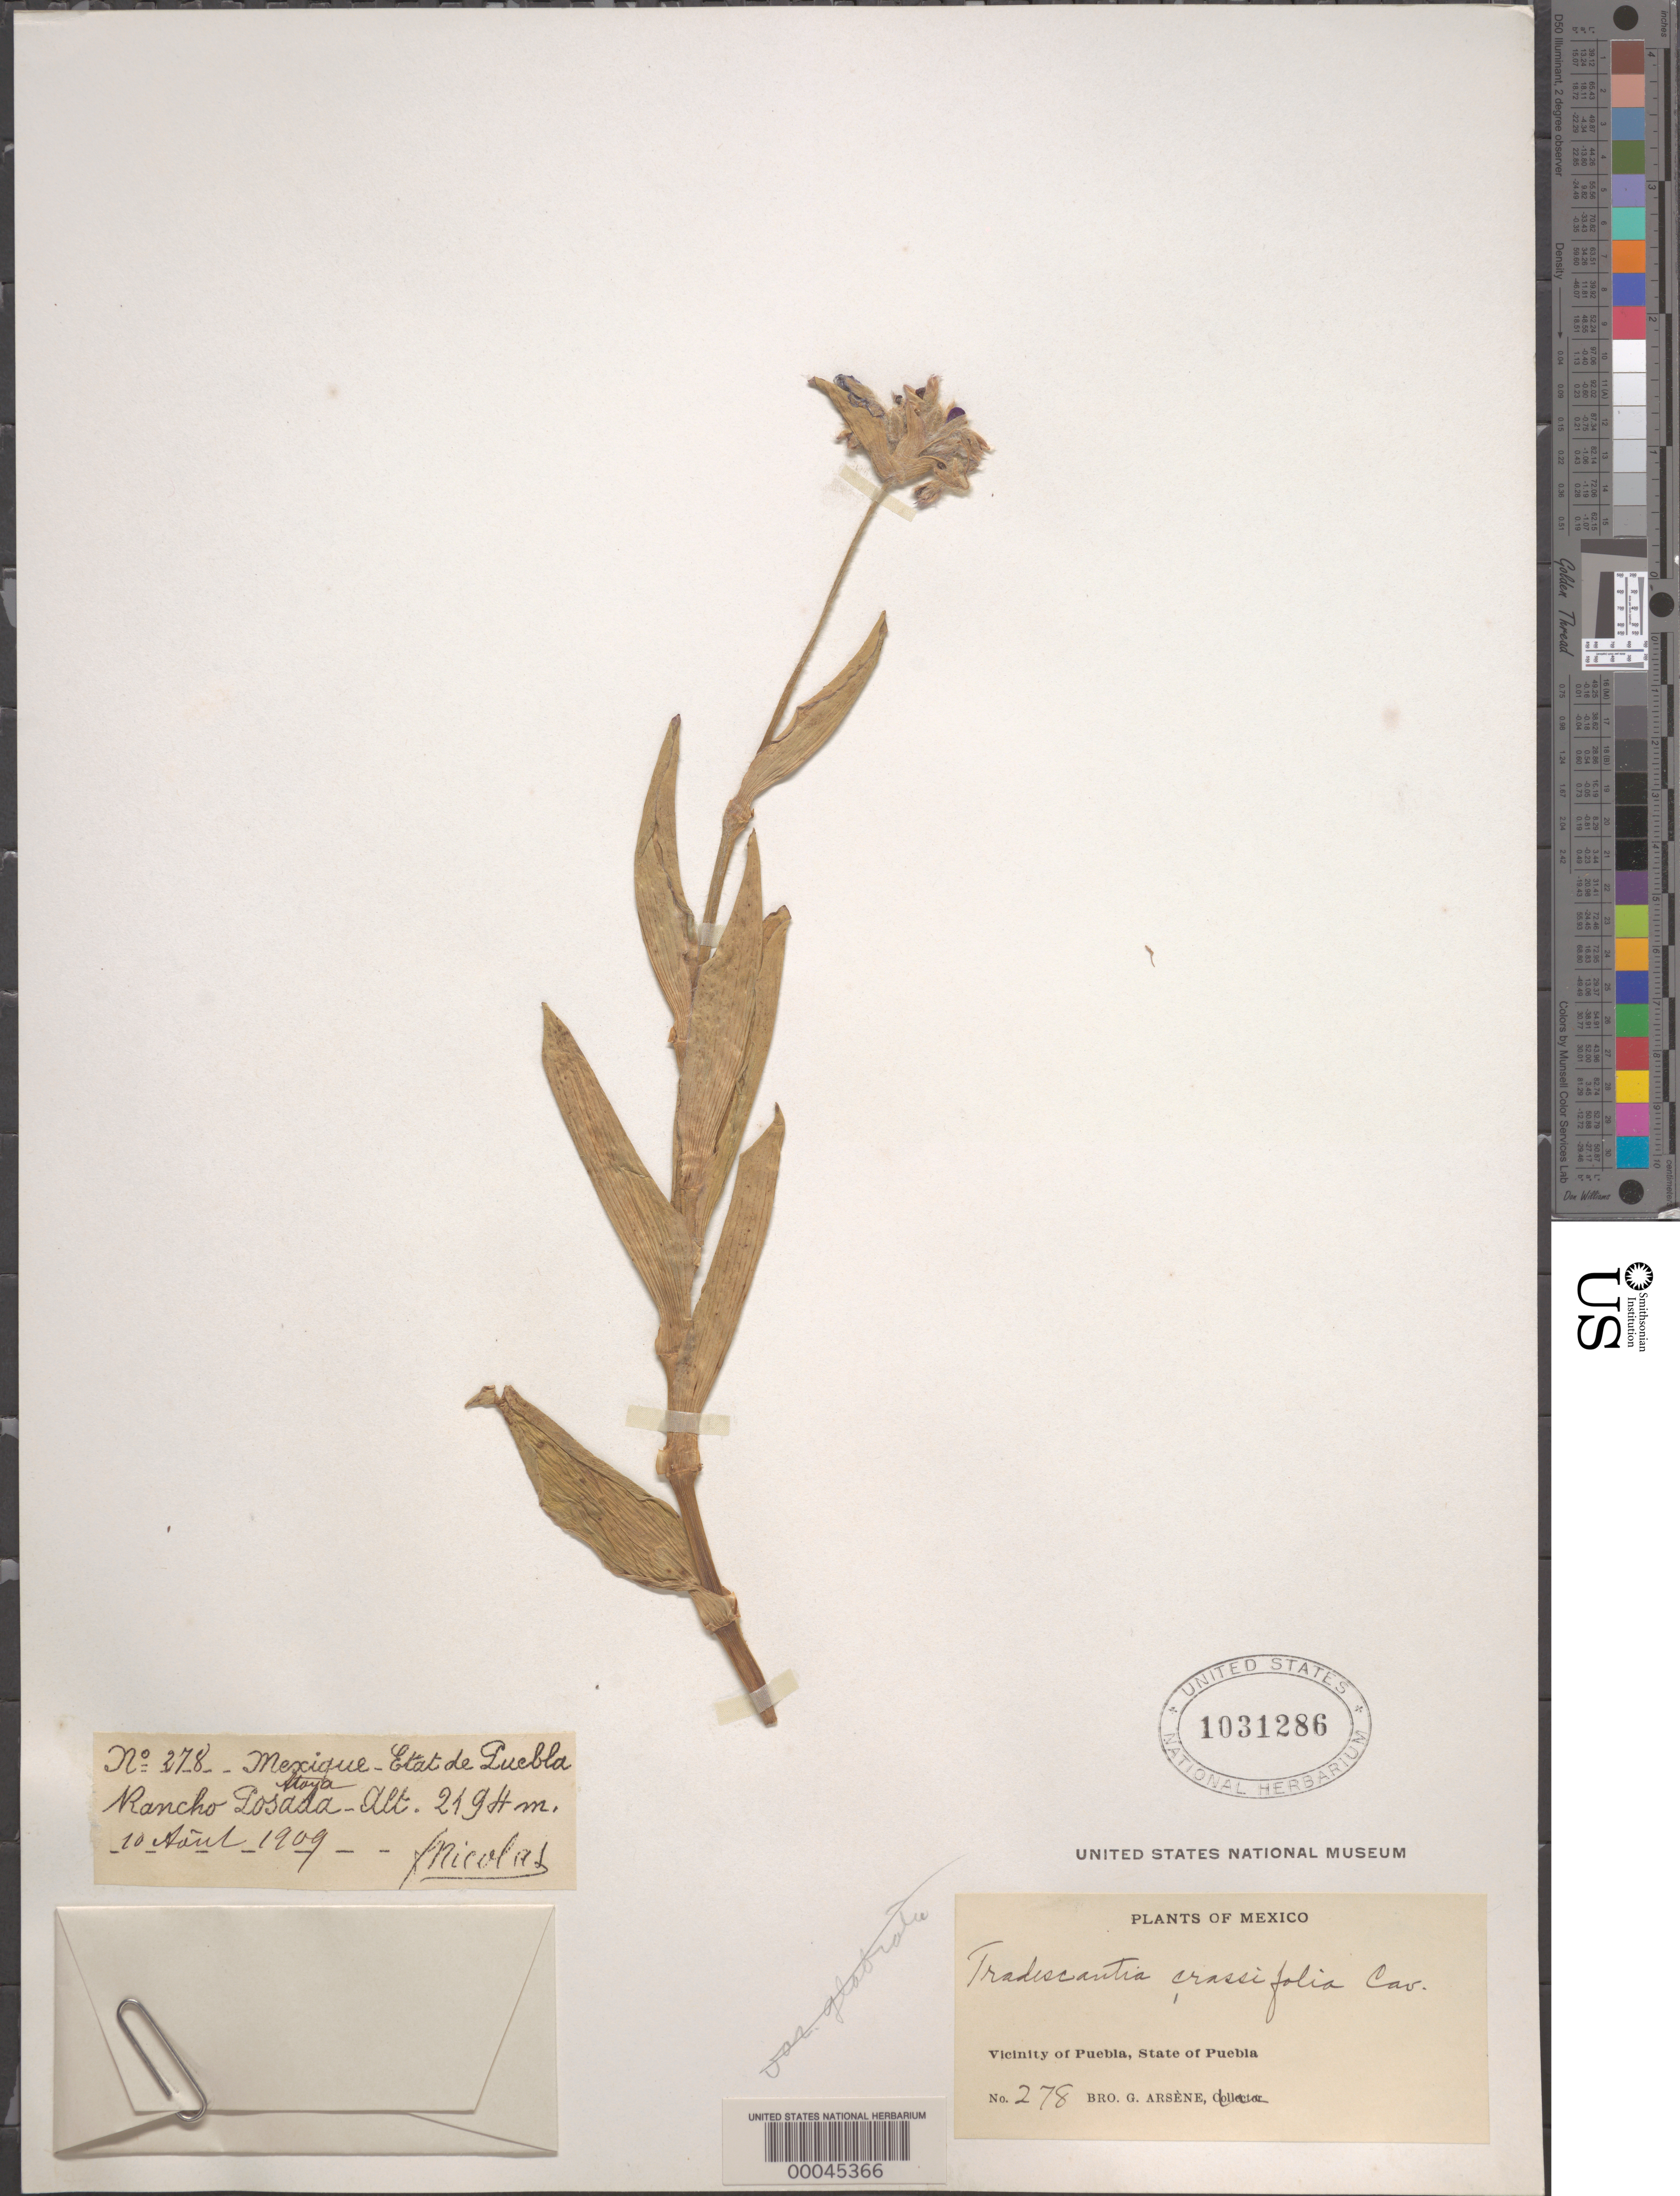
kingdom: Plantae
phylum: Tracheophyta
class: Liliopsida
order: Commelinales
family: Commelinaceae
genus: Tradescantia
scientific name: Tradescantia crassifolia var. glabrata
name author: C.B. Clarke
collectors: Bro. G. Arsène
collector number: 278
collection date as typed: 10 Aug 1909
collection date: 1909-08-10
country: Mexico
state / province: Puebla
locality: Rancho losada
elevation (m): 2194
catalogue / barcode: US 1031286